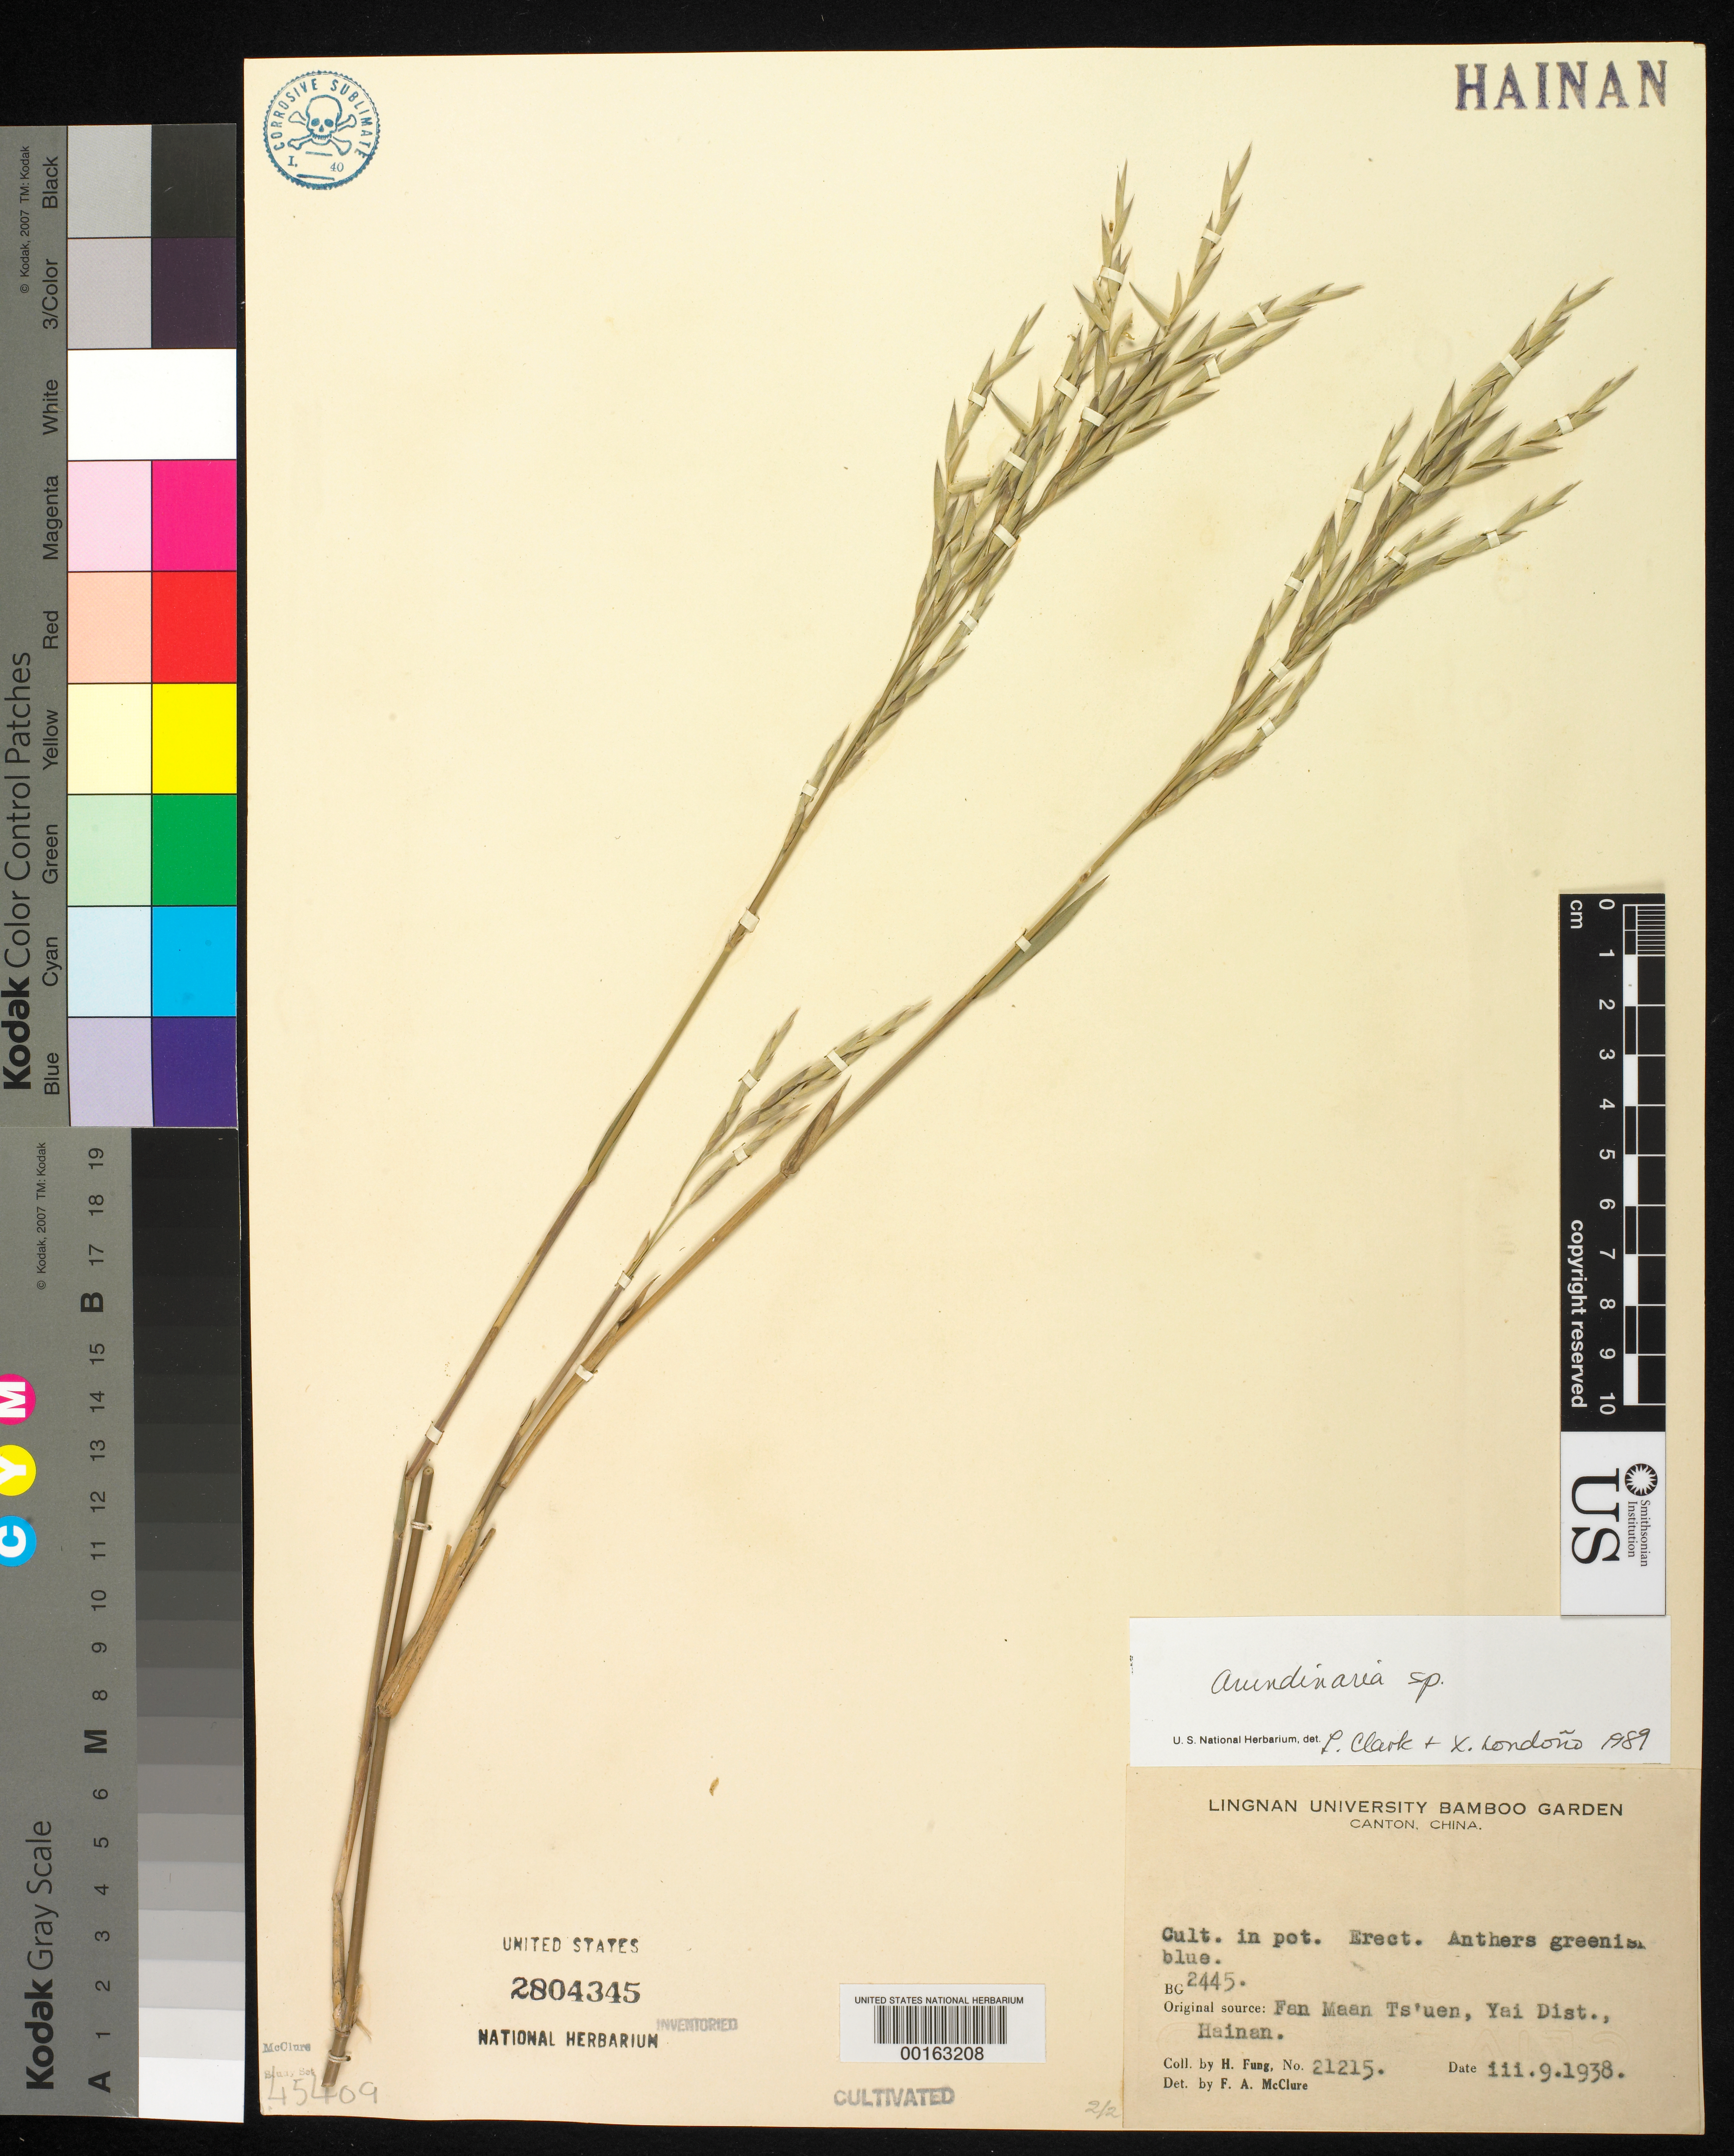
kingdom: Plantae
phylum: Tracheophyta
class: Liliopsida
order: Poales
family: Poaceae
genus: Arundinaria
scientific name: Arundinaria sp.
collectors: H. L. Fung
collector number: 21215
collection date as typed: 09 Mar 1938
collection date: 1938-03-09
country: China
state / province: Guangdong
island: Honam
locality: Lingnan univ. bg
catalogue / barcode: US 2804345